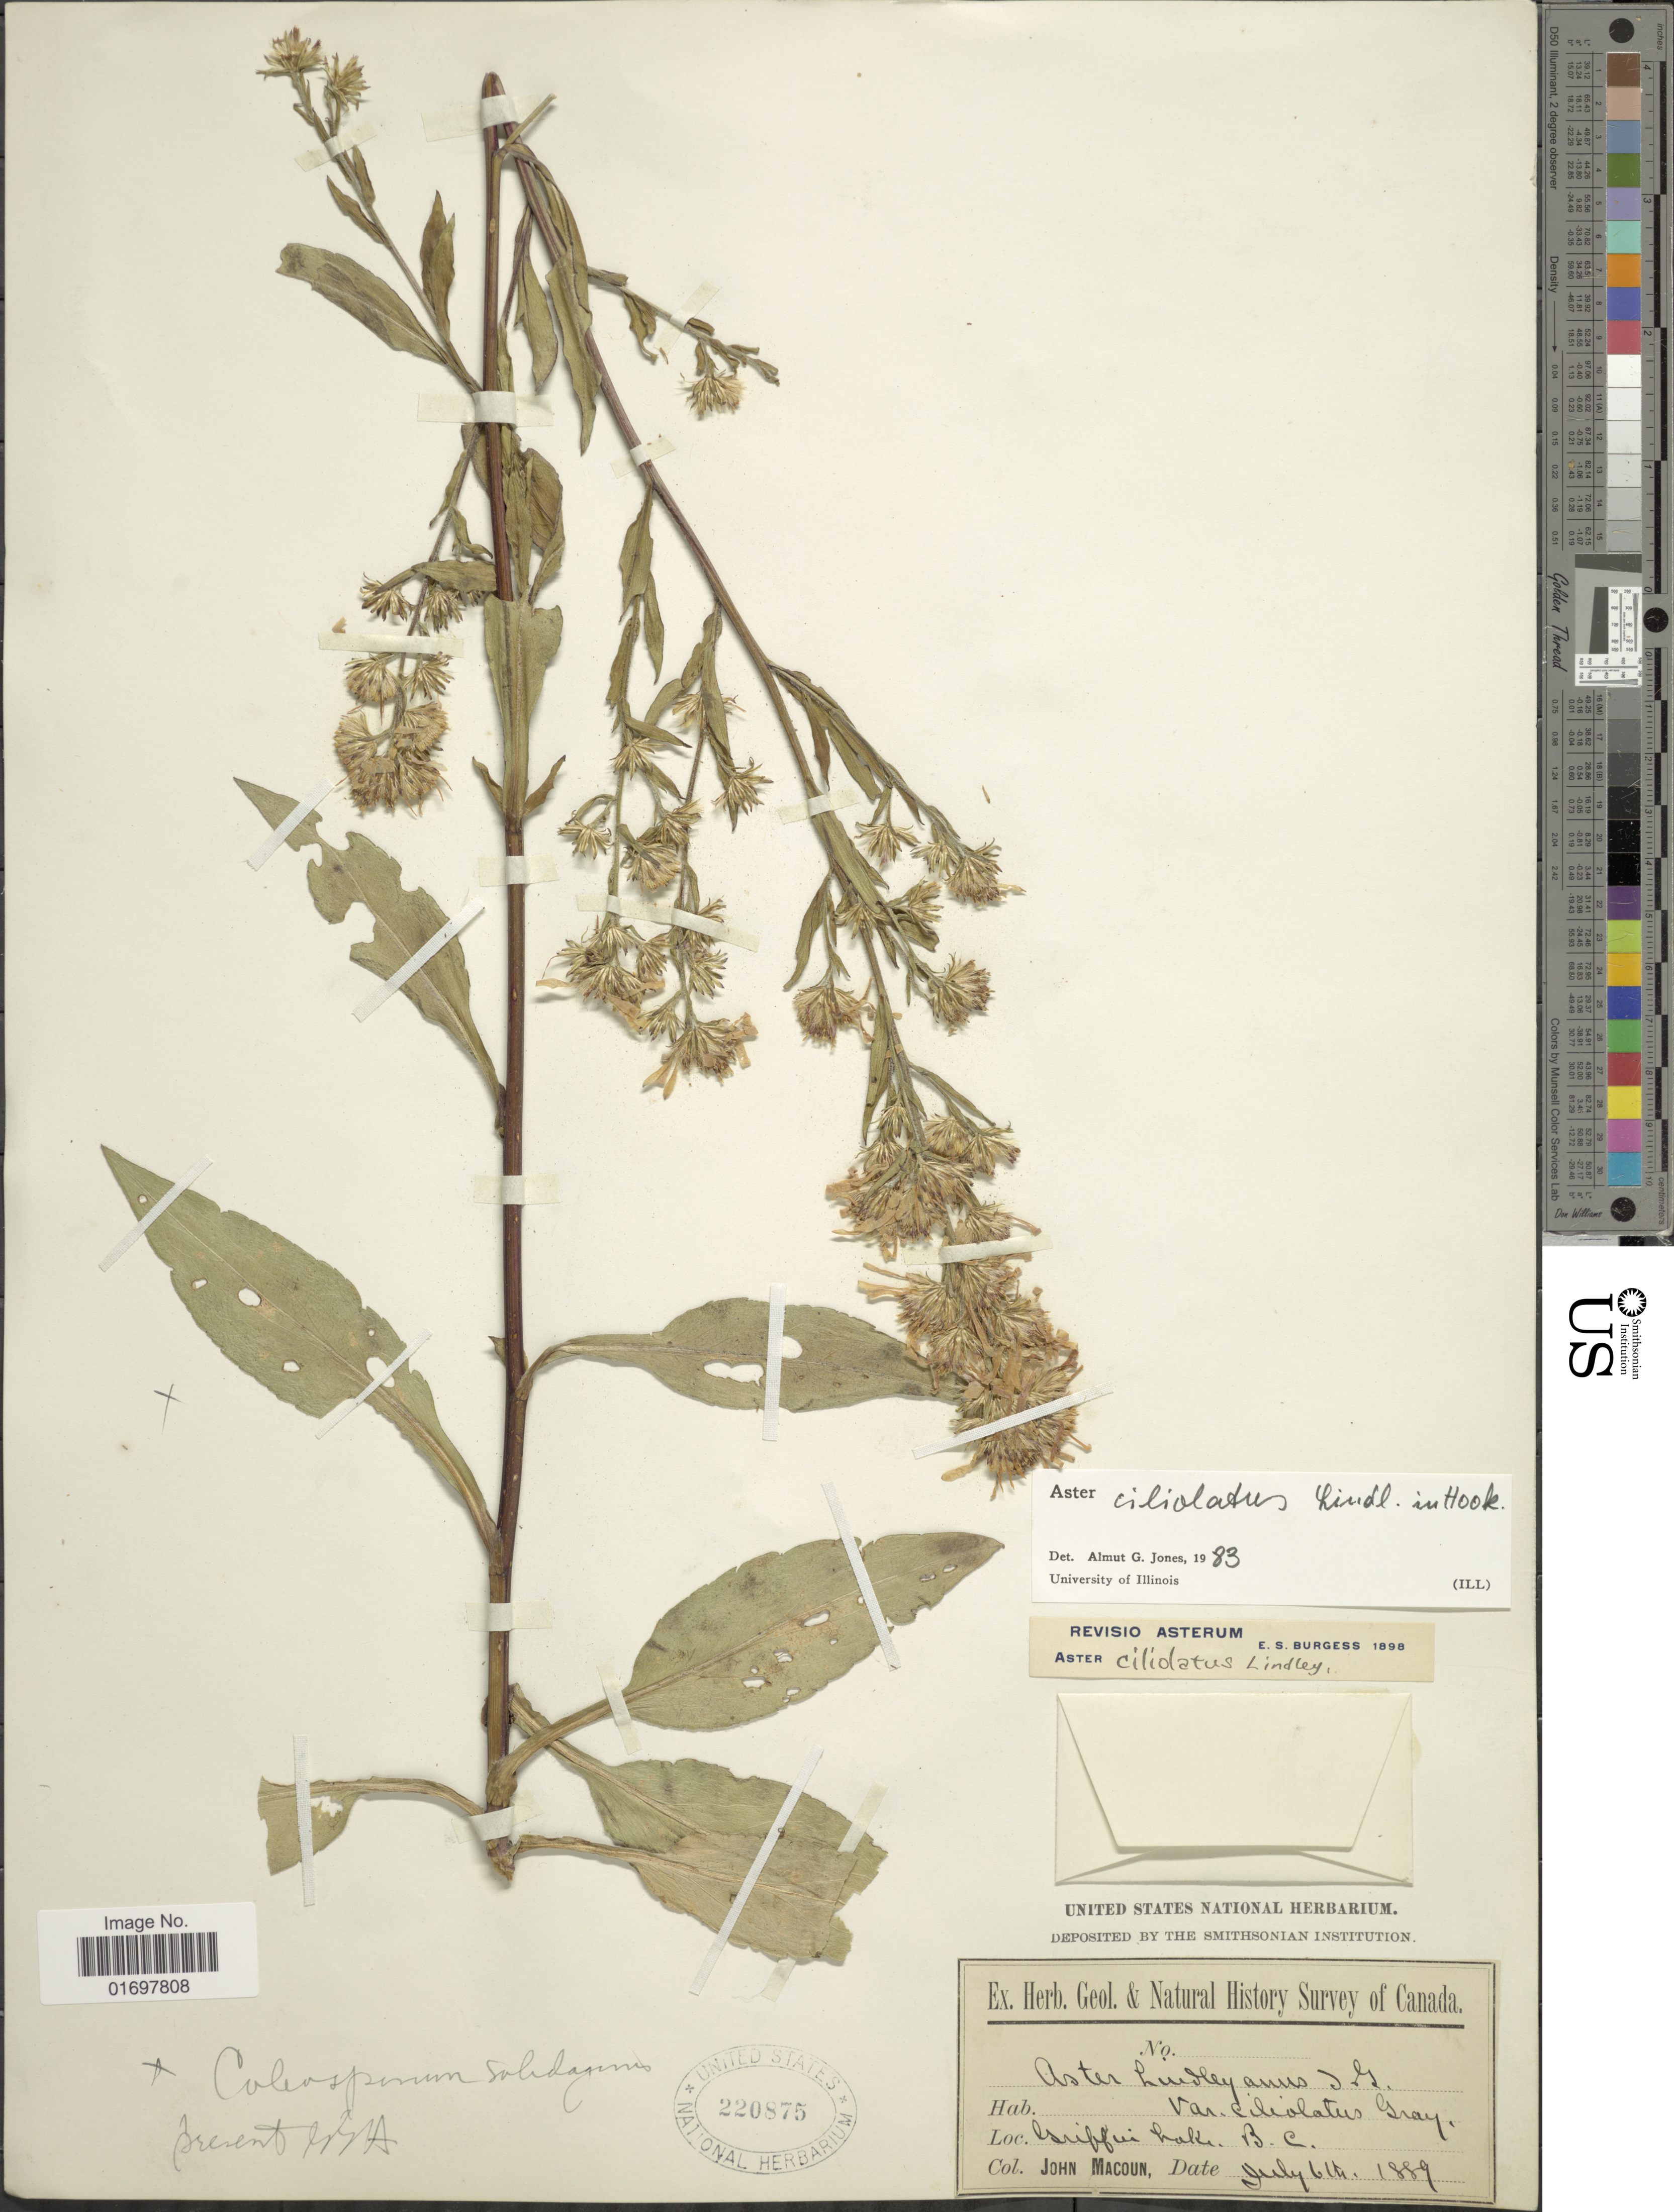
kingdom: Plantae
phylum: Tracheophyta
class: Magnoliopsida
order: Asterales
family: Asteraceae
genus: Symphyotrichum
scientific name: Symphyotrichum ciliolatum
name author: (Lindl.) Á. Löve & D. Löve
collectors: J. Macoun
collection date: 1889-07-06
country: Canada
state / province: British Columbia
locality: Griffin Lake, B.C.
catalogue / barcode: US 220875